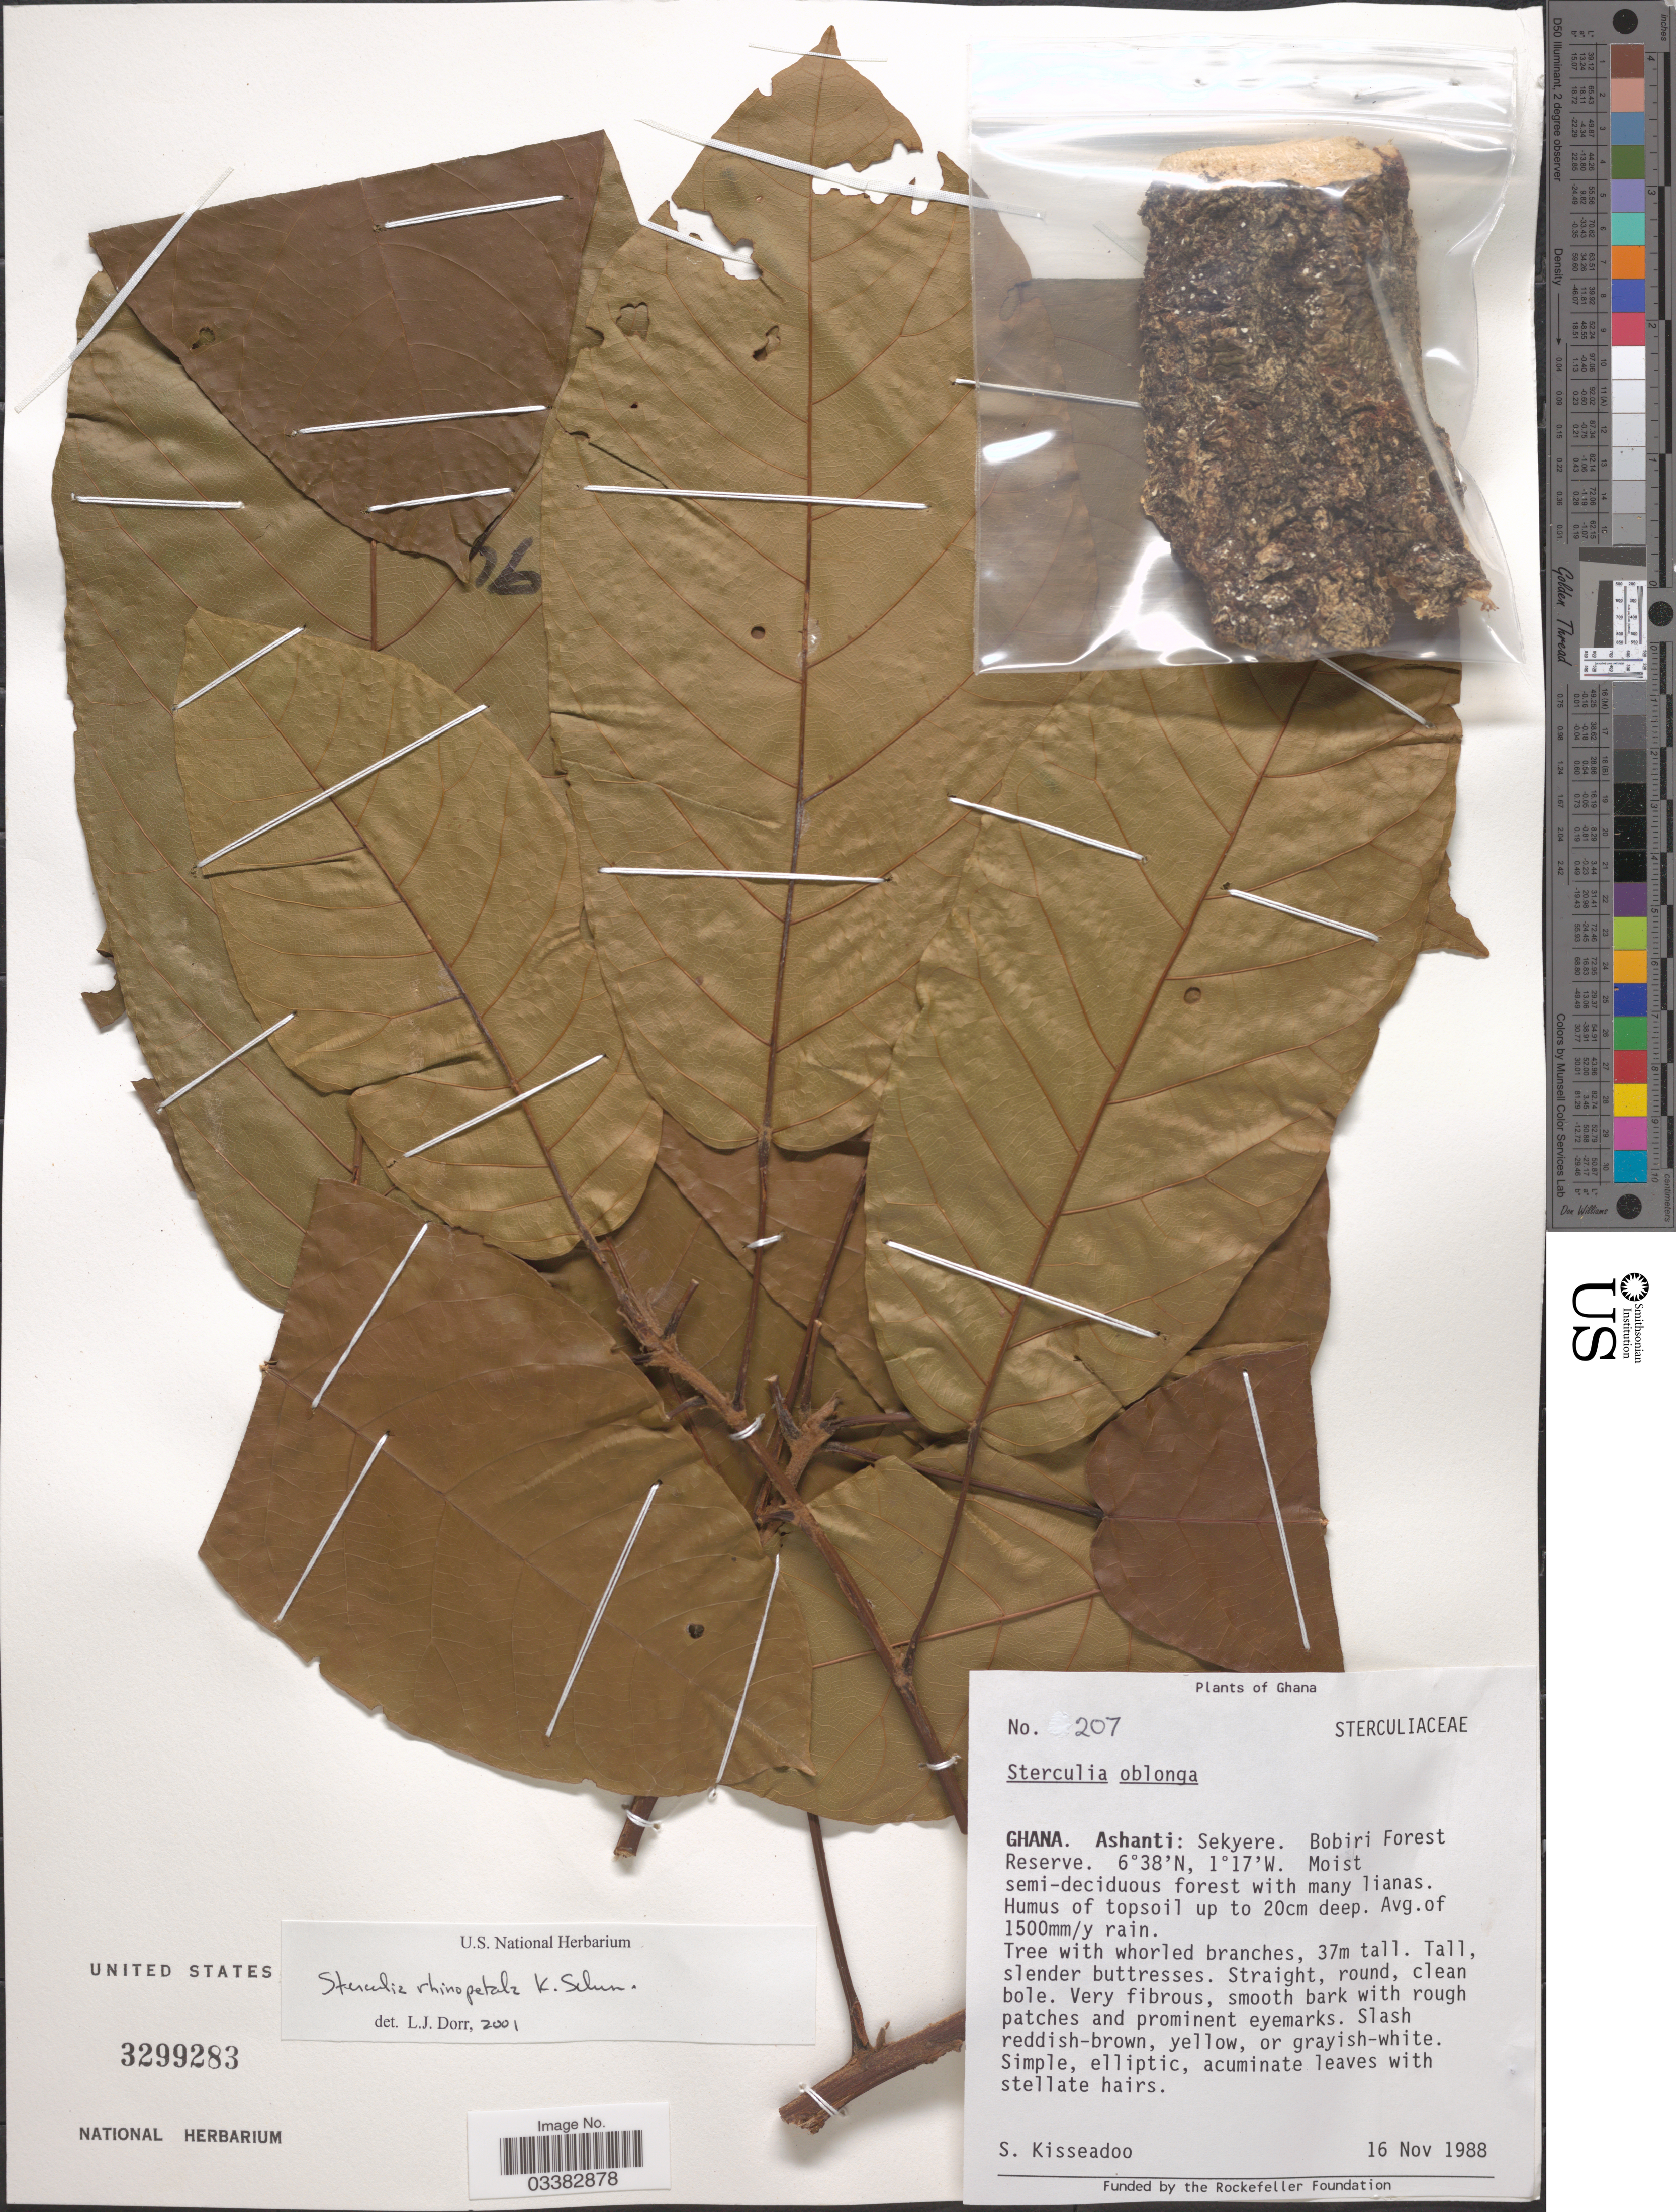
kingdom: Plantae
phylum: Tracheophyta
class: Magnoliopsida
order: Malvales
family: Malvaceae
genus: Sterculia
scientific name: Sterculia rhinopetala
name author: K. Schum.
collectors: S. Kisseadoo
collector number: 207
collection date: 1988-11-16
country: Ghana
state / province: Ashanti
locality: Sekyere. Bobiri Forest Reserve.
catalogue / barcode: US 3299283